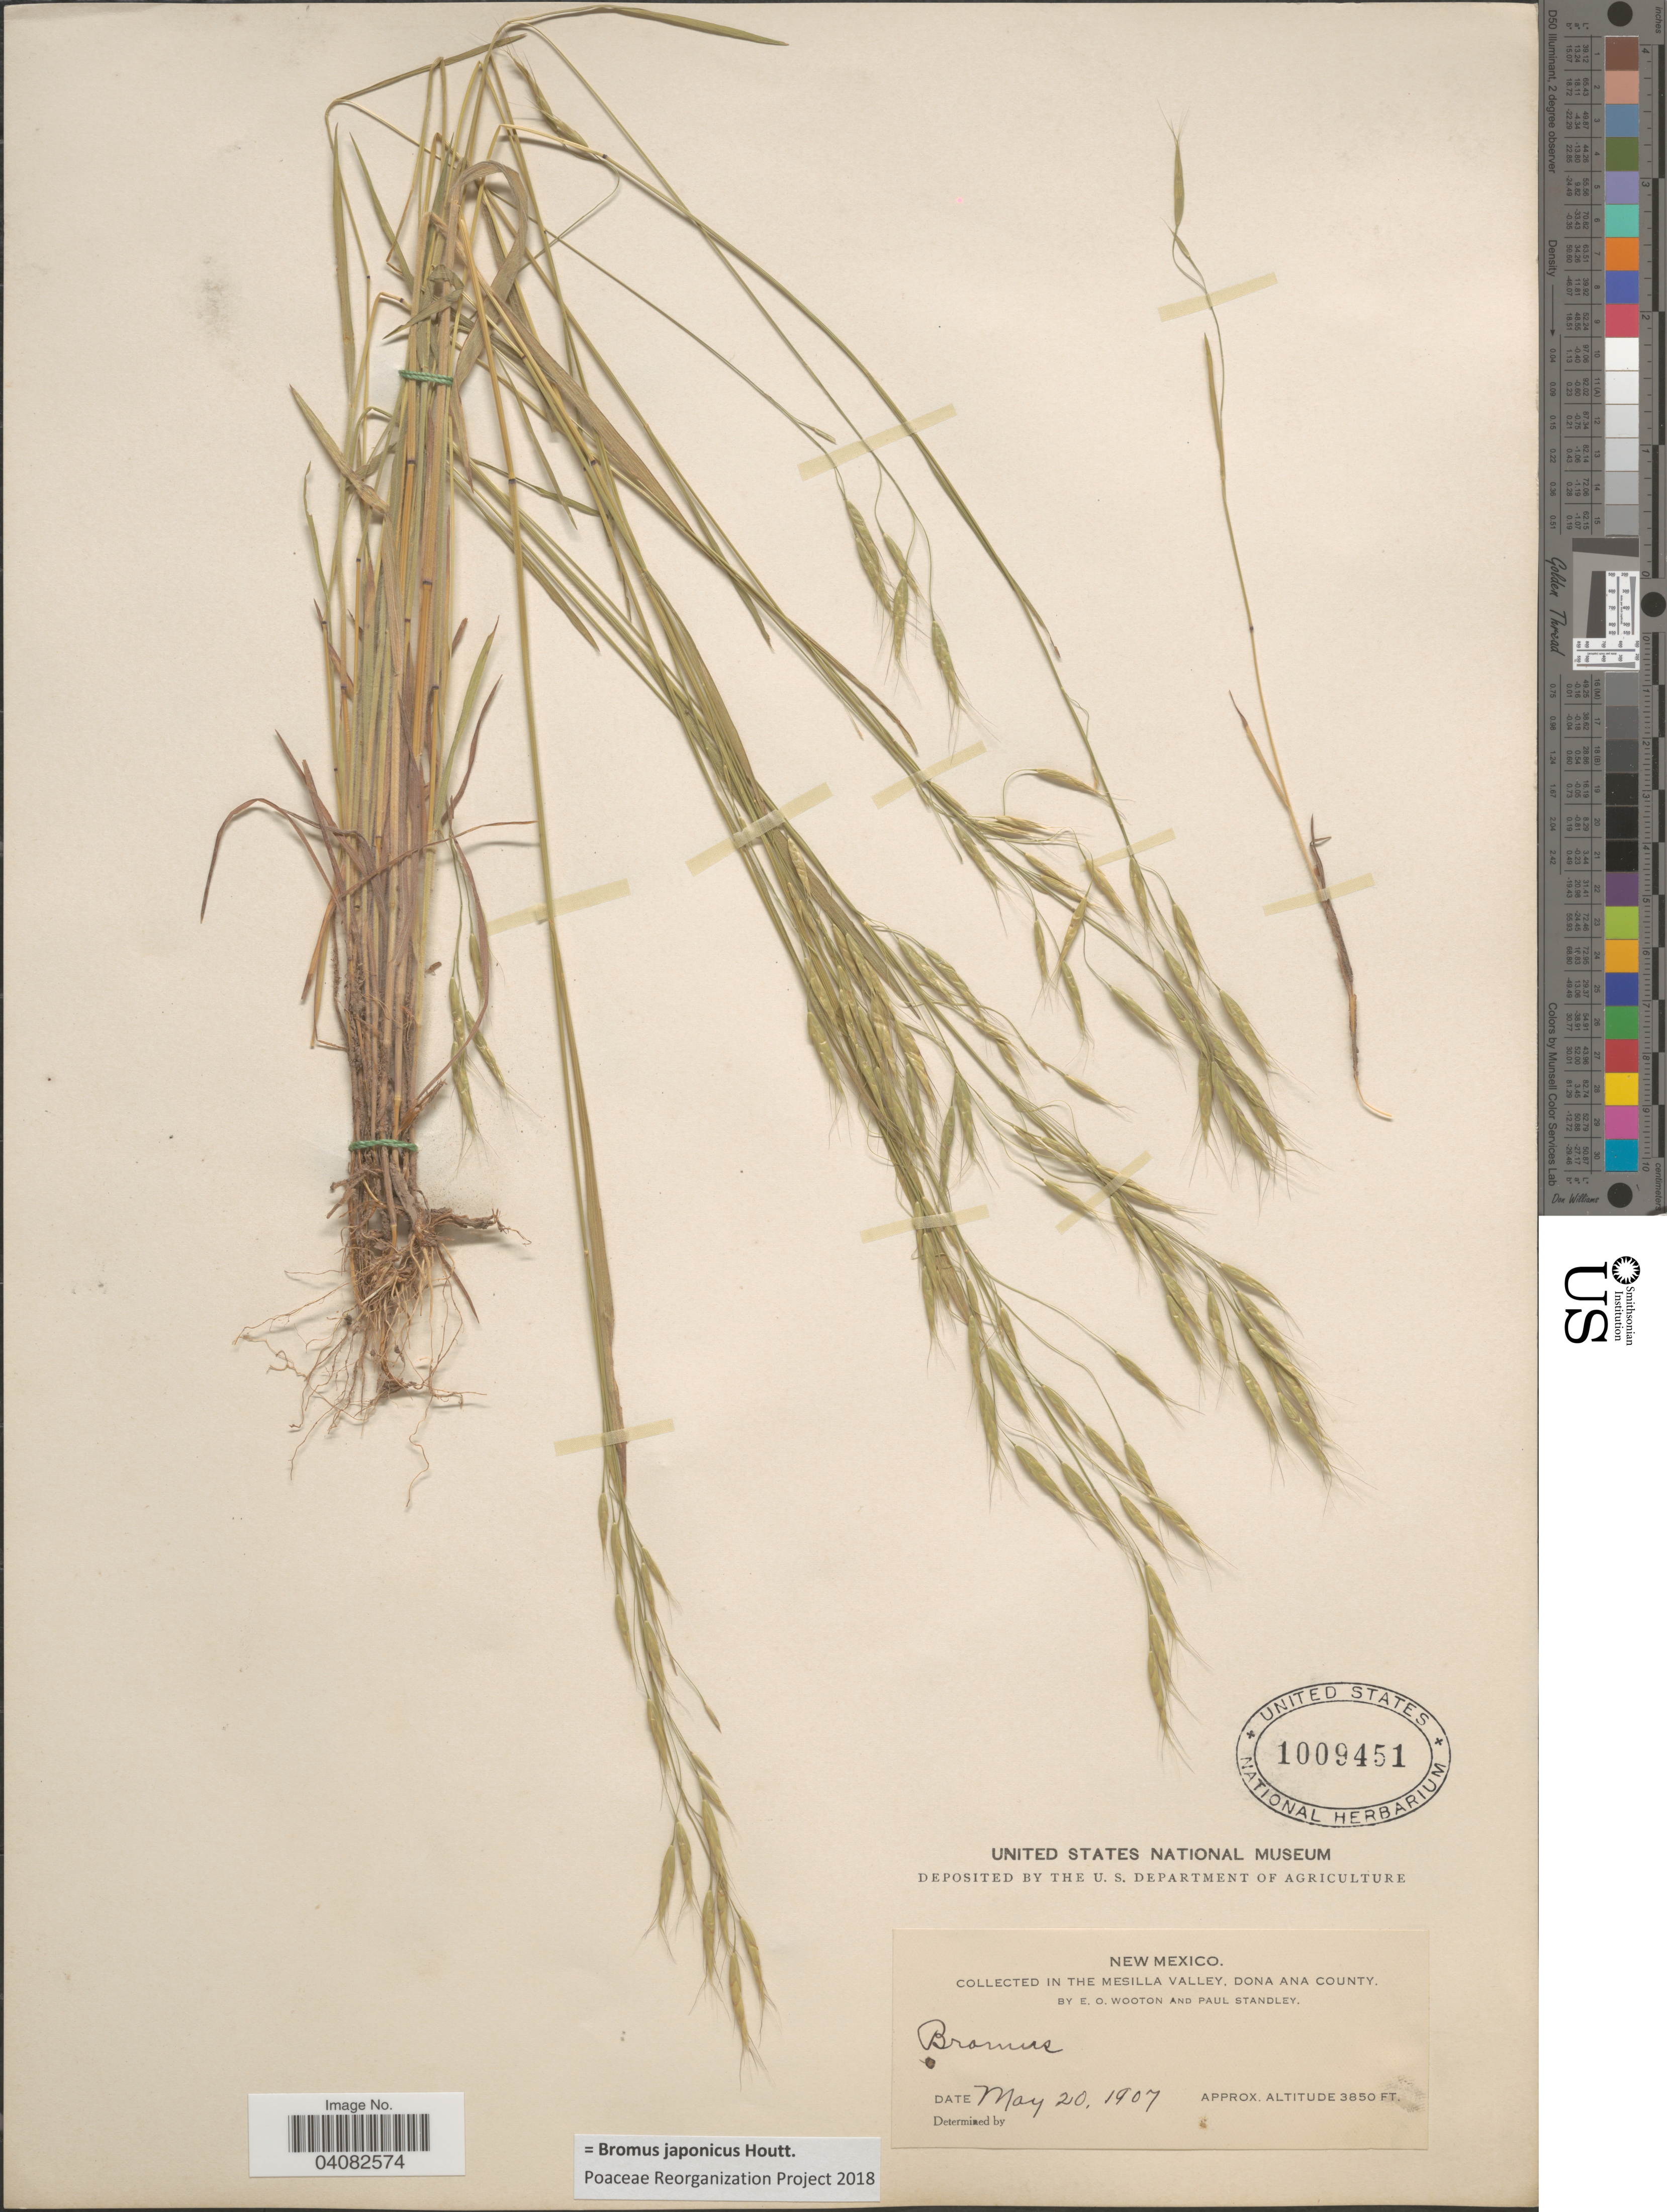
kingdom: Plantae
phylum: Tracheophyta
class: Liliopsida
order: Poales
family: Poaceae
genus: Bromus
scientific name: Bromus japonicus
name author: Houtt.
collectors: E. O. Wooton & P. C. Standley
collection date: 1907-05-20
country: United States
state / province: New Mexico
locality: In The Mesilla Valley, Dona Ana County.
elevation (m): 1173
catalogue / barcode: US 1009451